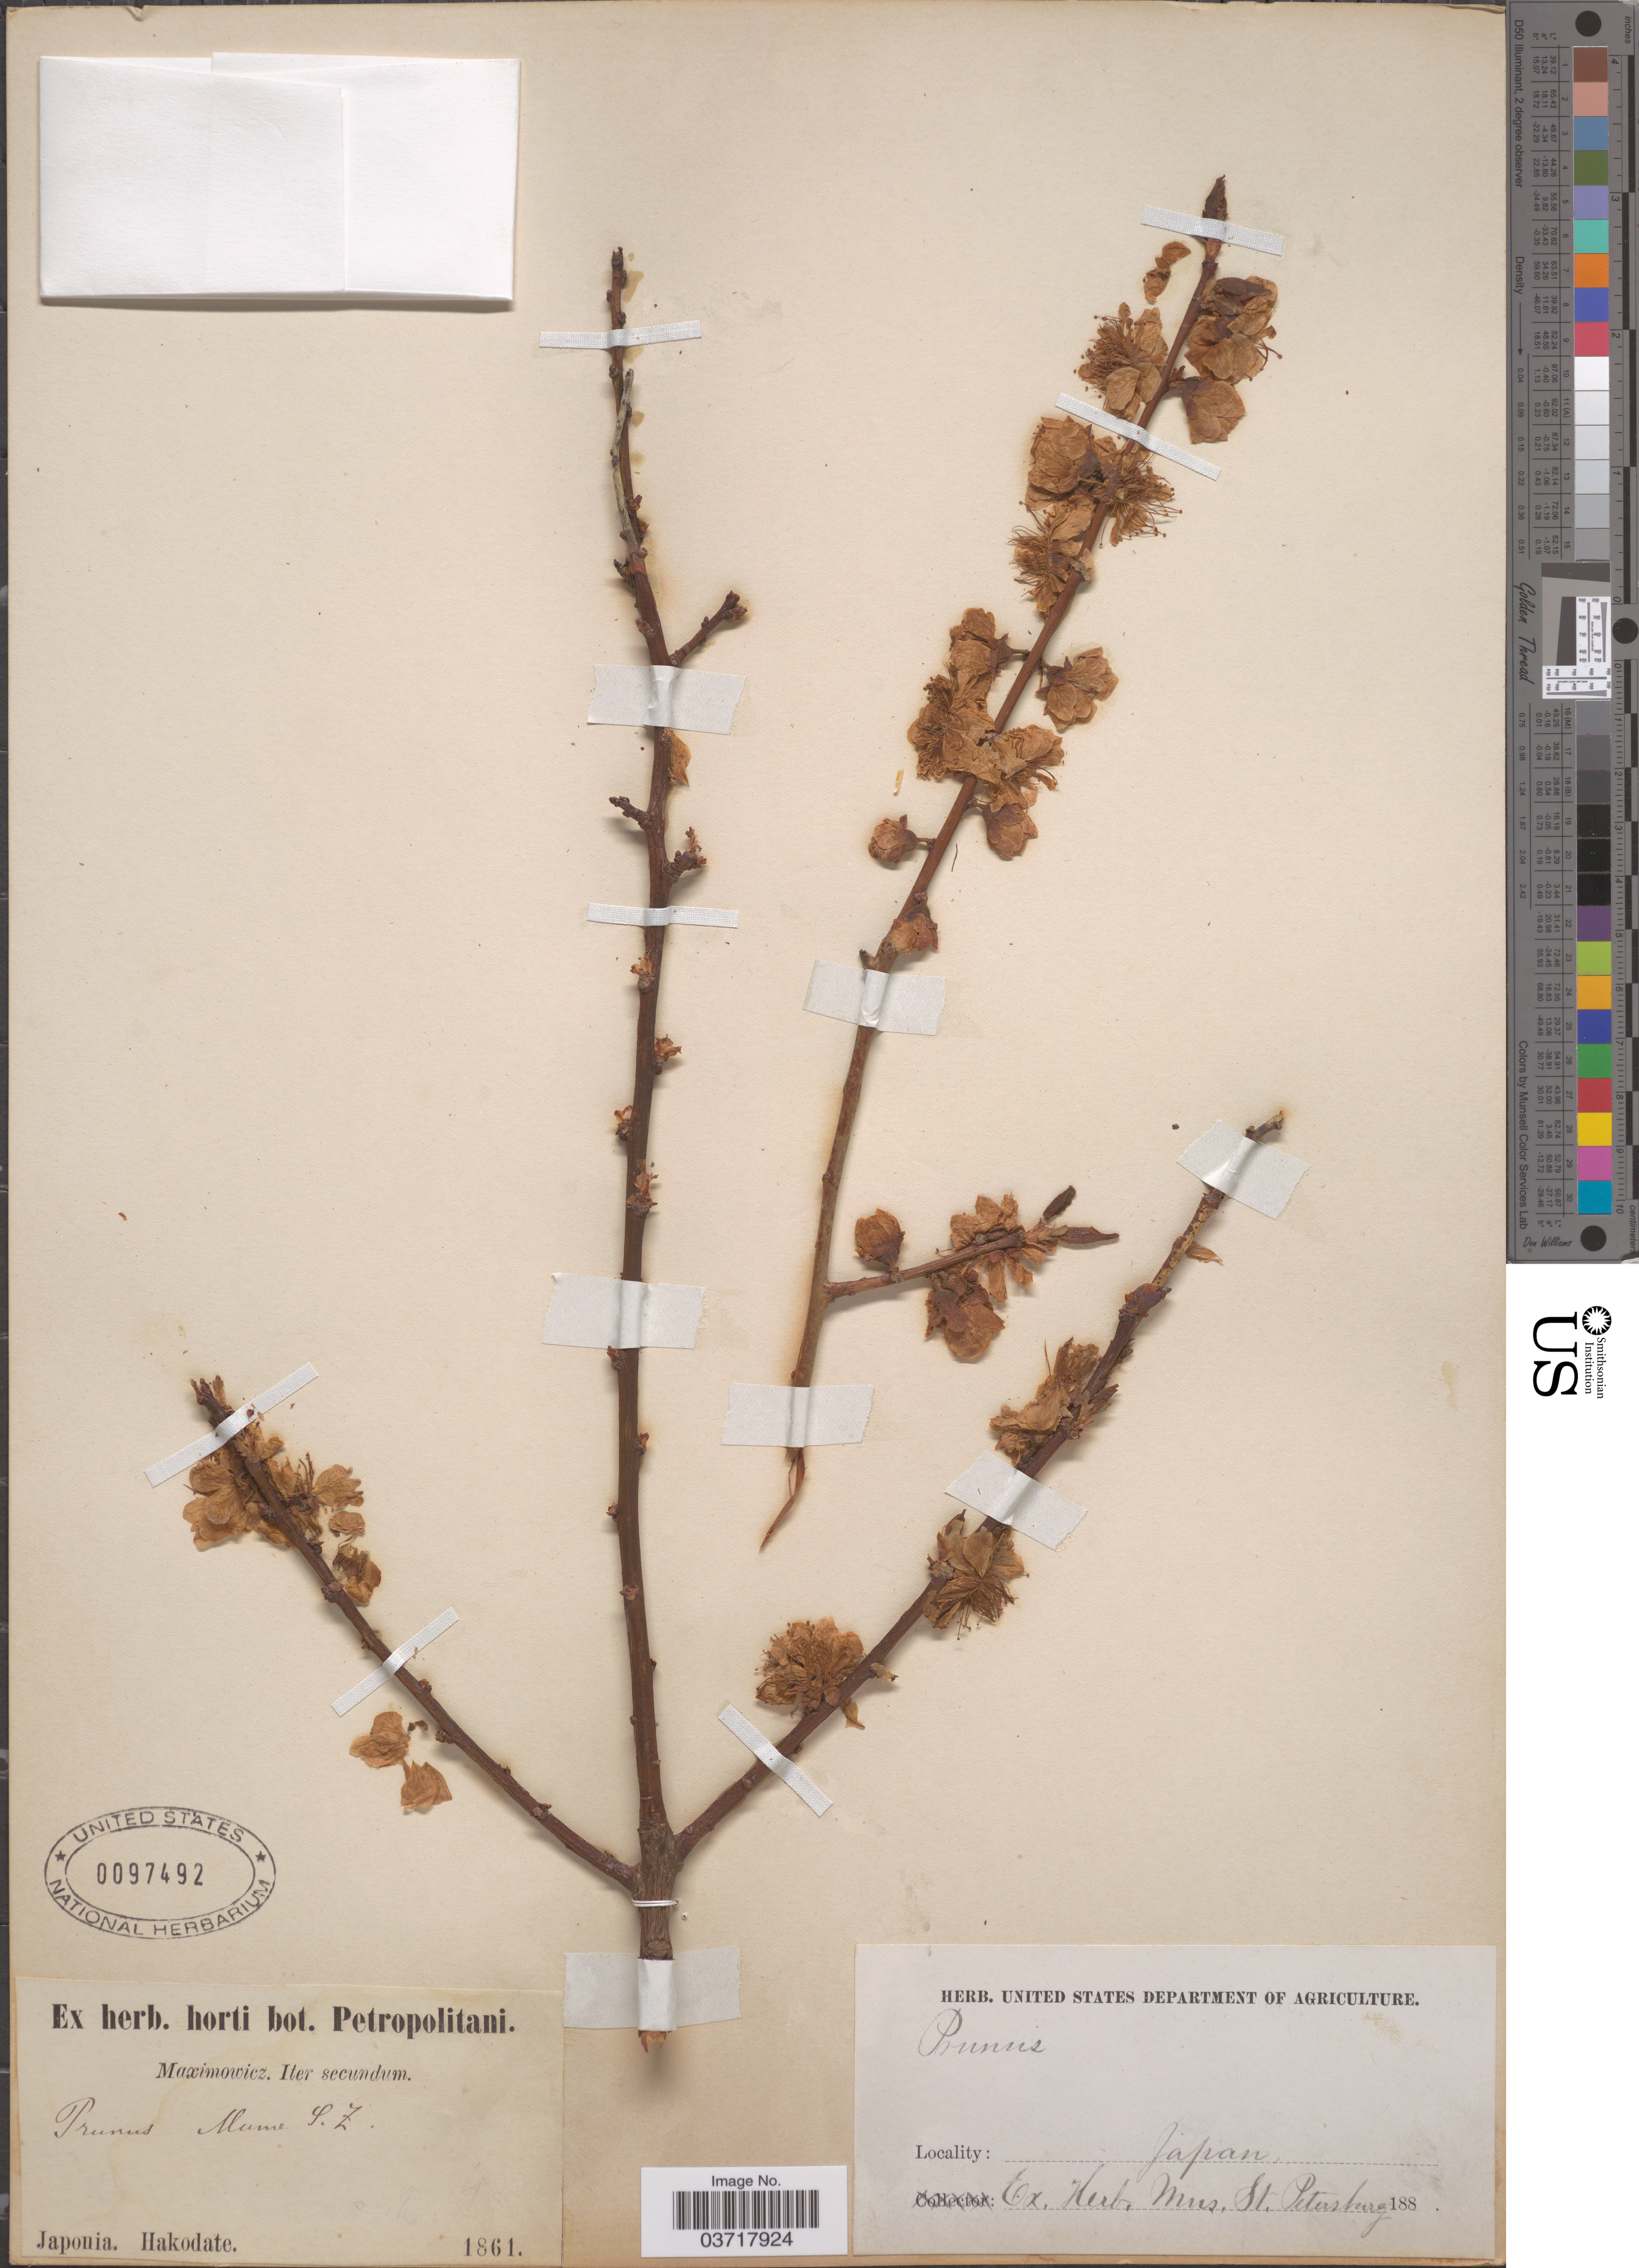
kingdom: Plantae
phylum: Tracheophyta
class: Magnoliopsida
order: Rosales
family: Rosaceae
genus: Prunus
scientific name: Prunus mume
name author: (Siebold) Siebold & Zucc.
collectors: Maximowicz, --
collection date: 1861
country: Japan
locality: Hakodate.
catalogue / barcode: US 97492